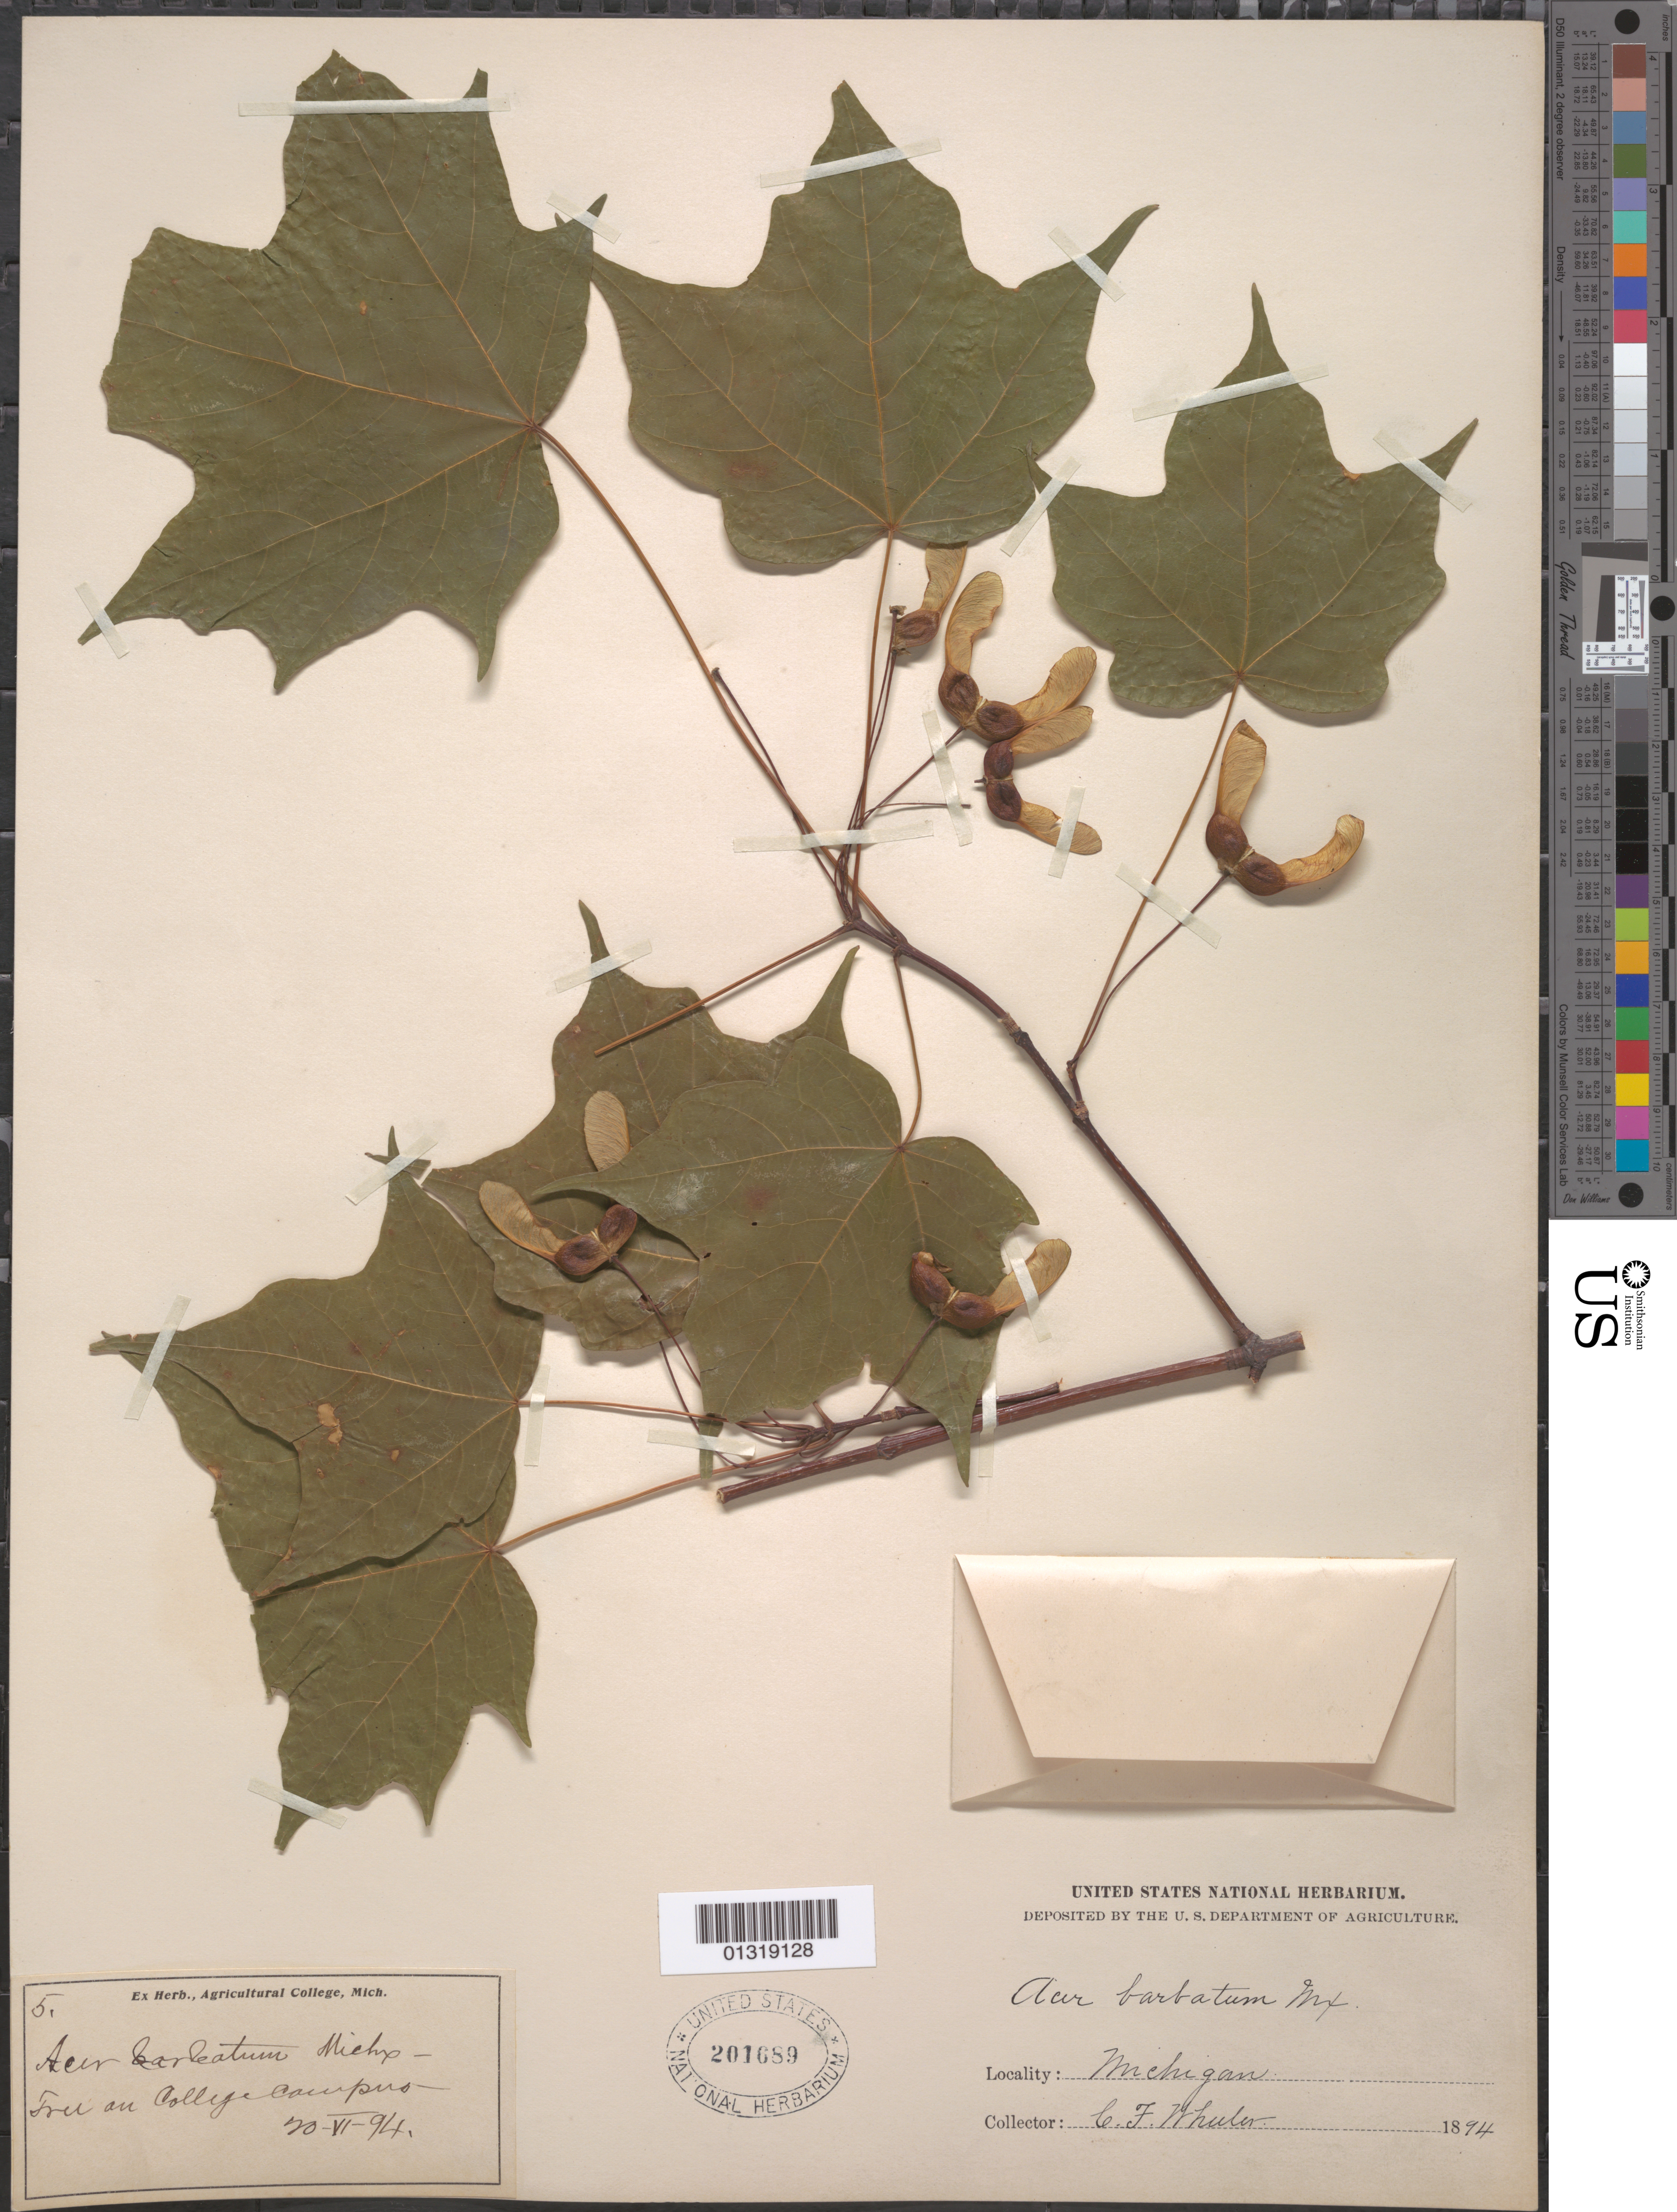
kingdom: Plantae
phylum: Tracheophyta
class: Magnoliopsida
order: Sapindales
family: Sapindaceae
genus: Acer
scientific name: Acer saccharum subsp. skutchii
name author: (Rehder) A.E. Murray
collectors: C. Wheeler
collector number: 5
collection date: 1894-06-20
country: United States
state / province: Michigan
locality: Agricultural College [East Lansing, MI?], on college campus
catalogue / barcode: US 201689